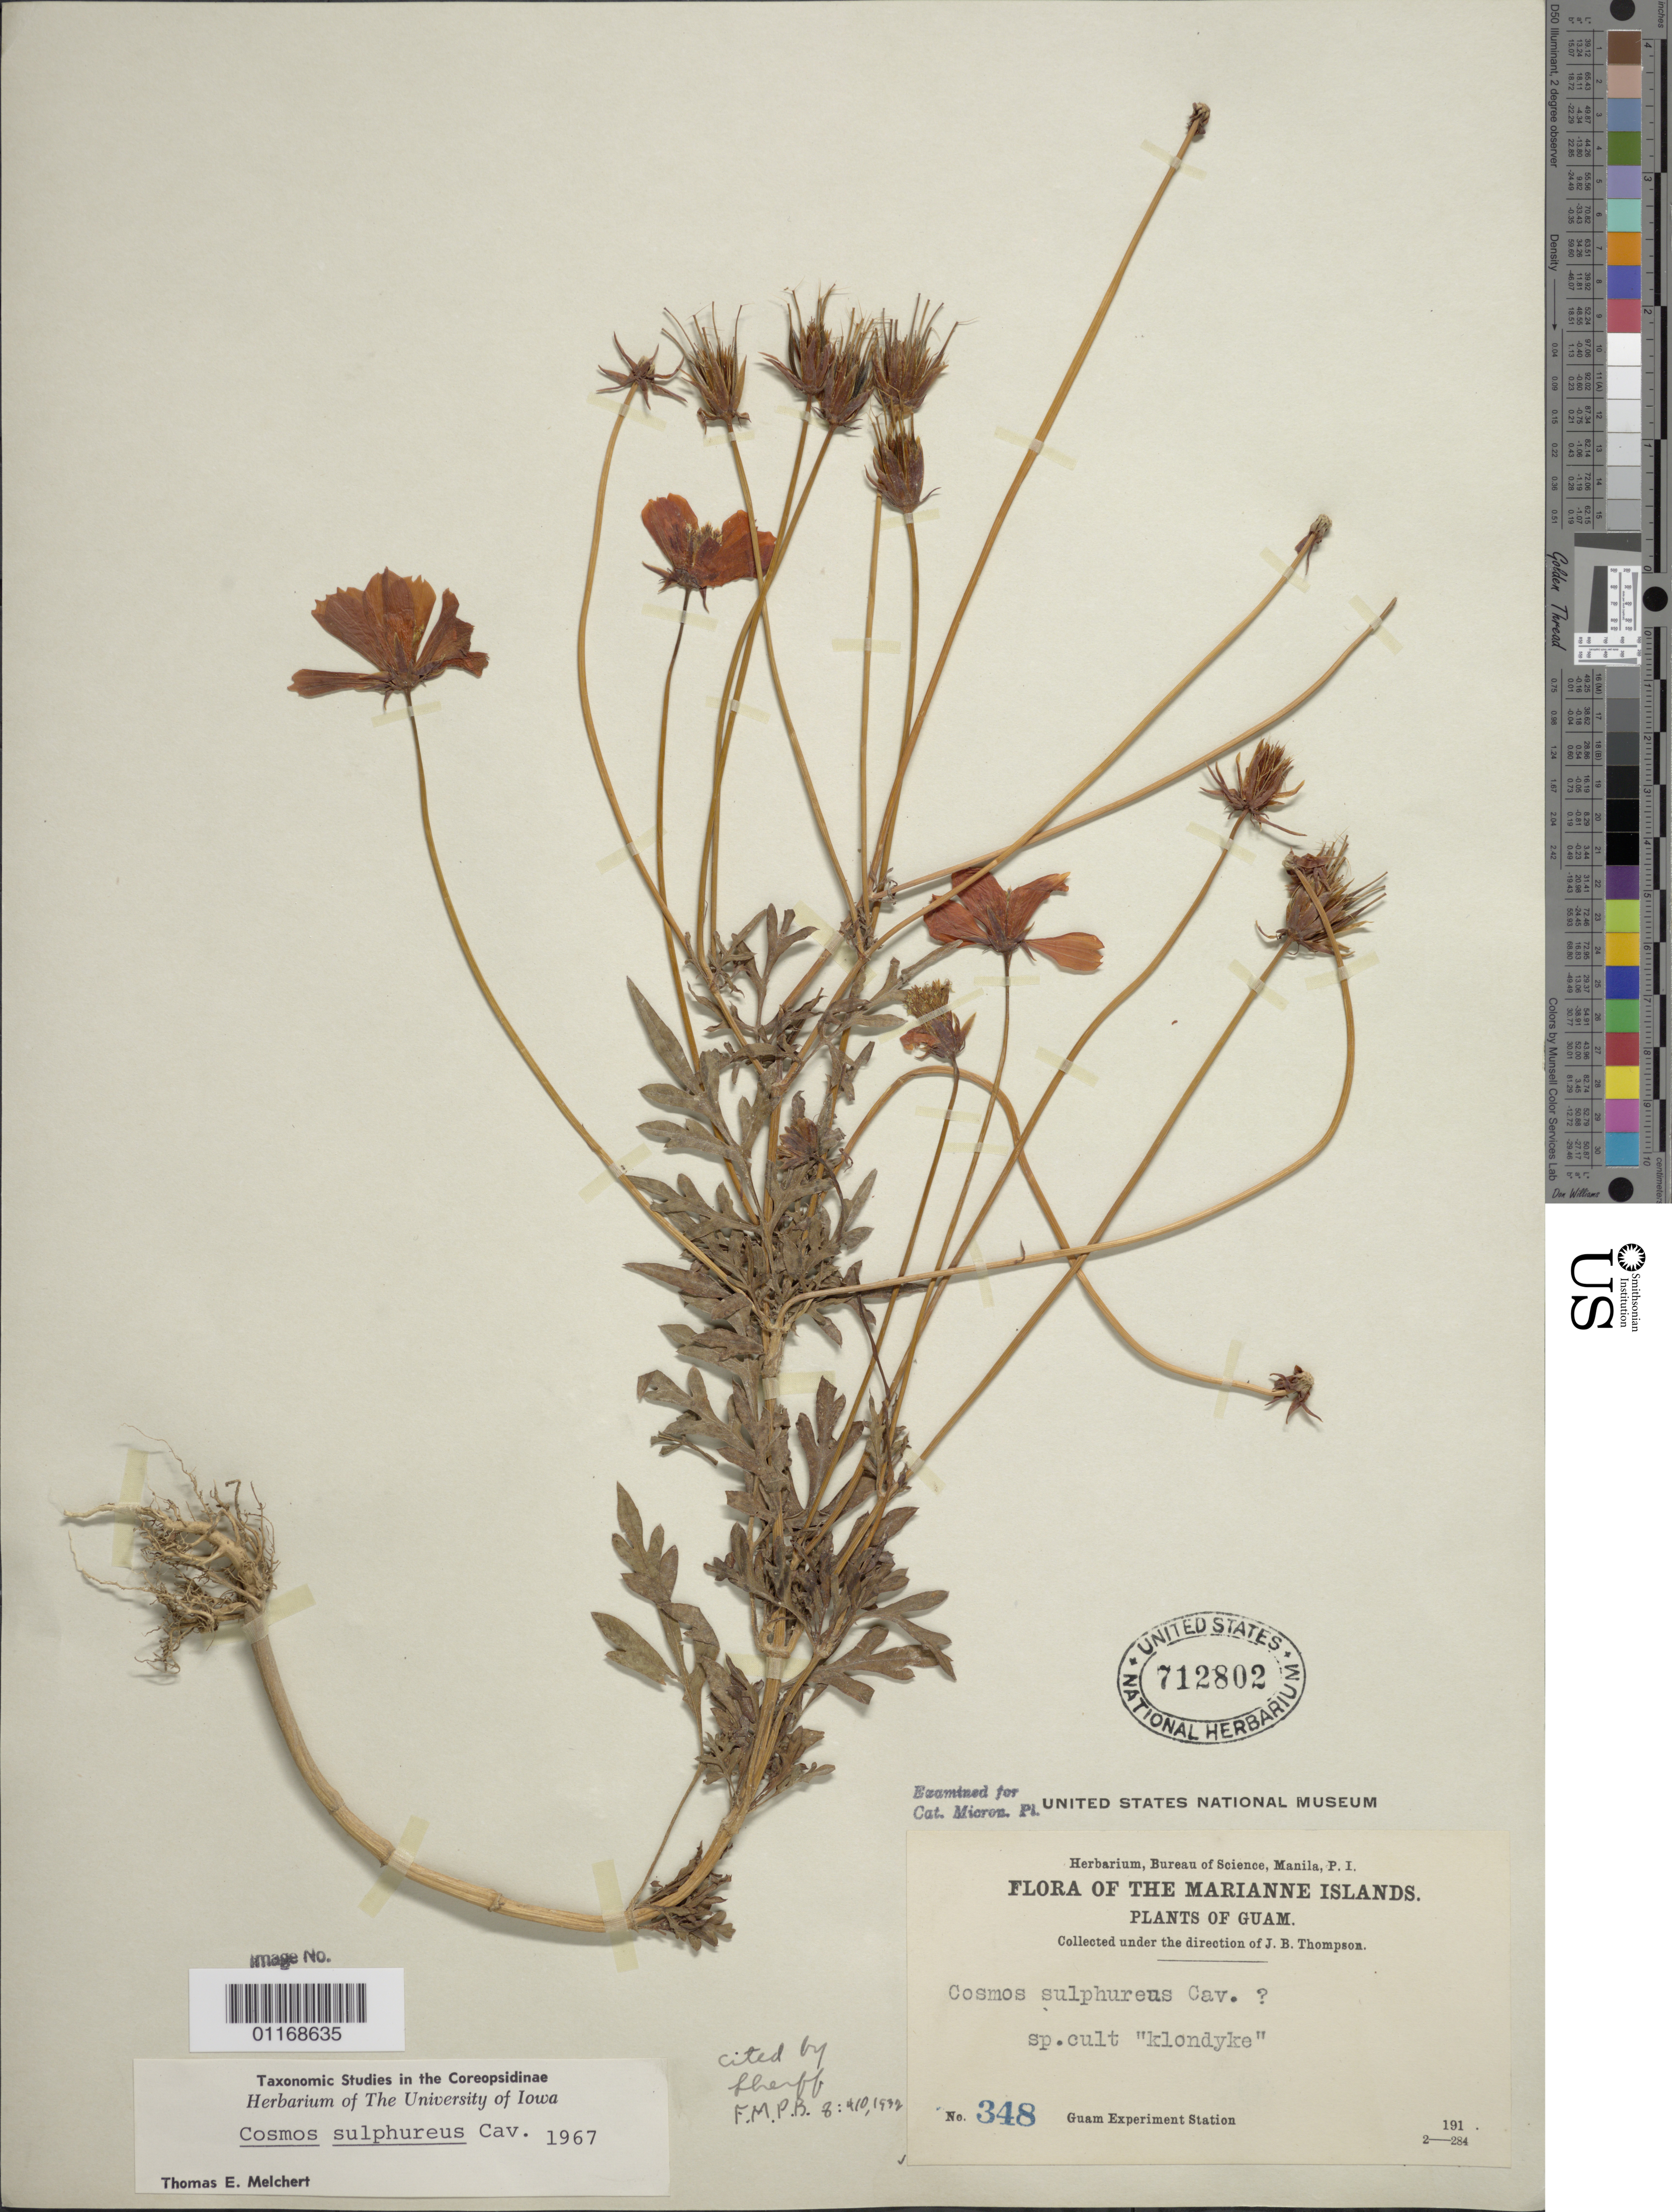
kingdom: Plantae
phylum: Tracheophyta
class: Magnoliopsida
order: Asterales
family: Asteraceae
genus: Cosmos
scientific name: Cosmos sulphureus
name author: Cav.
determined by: Melchert, T. E.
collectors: J. B. Thompson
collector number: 348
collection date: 1910/1919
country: Guam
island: Guam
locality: Guam Experiment Station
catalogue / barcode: US 712802